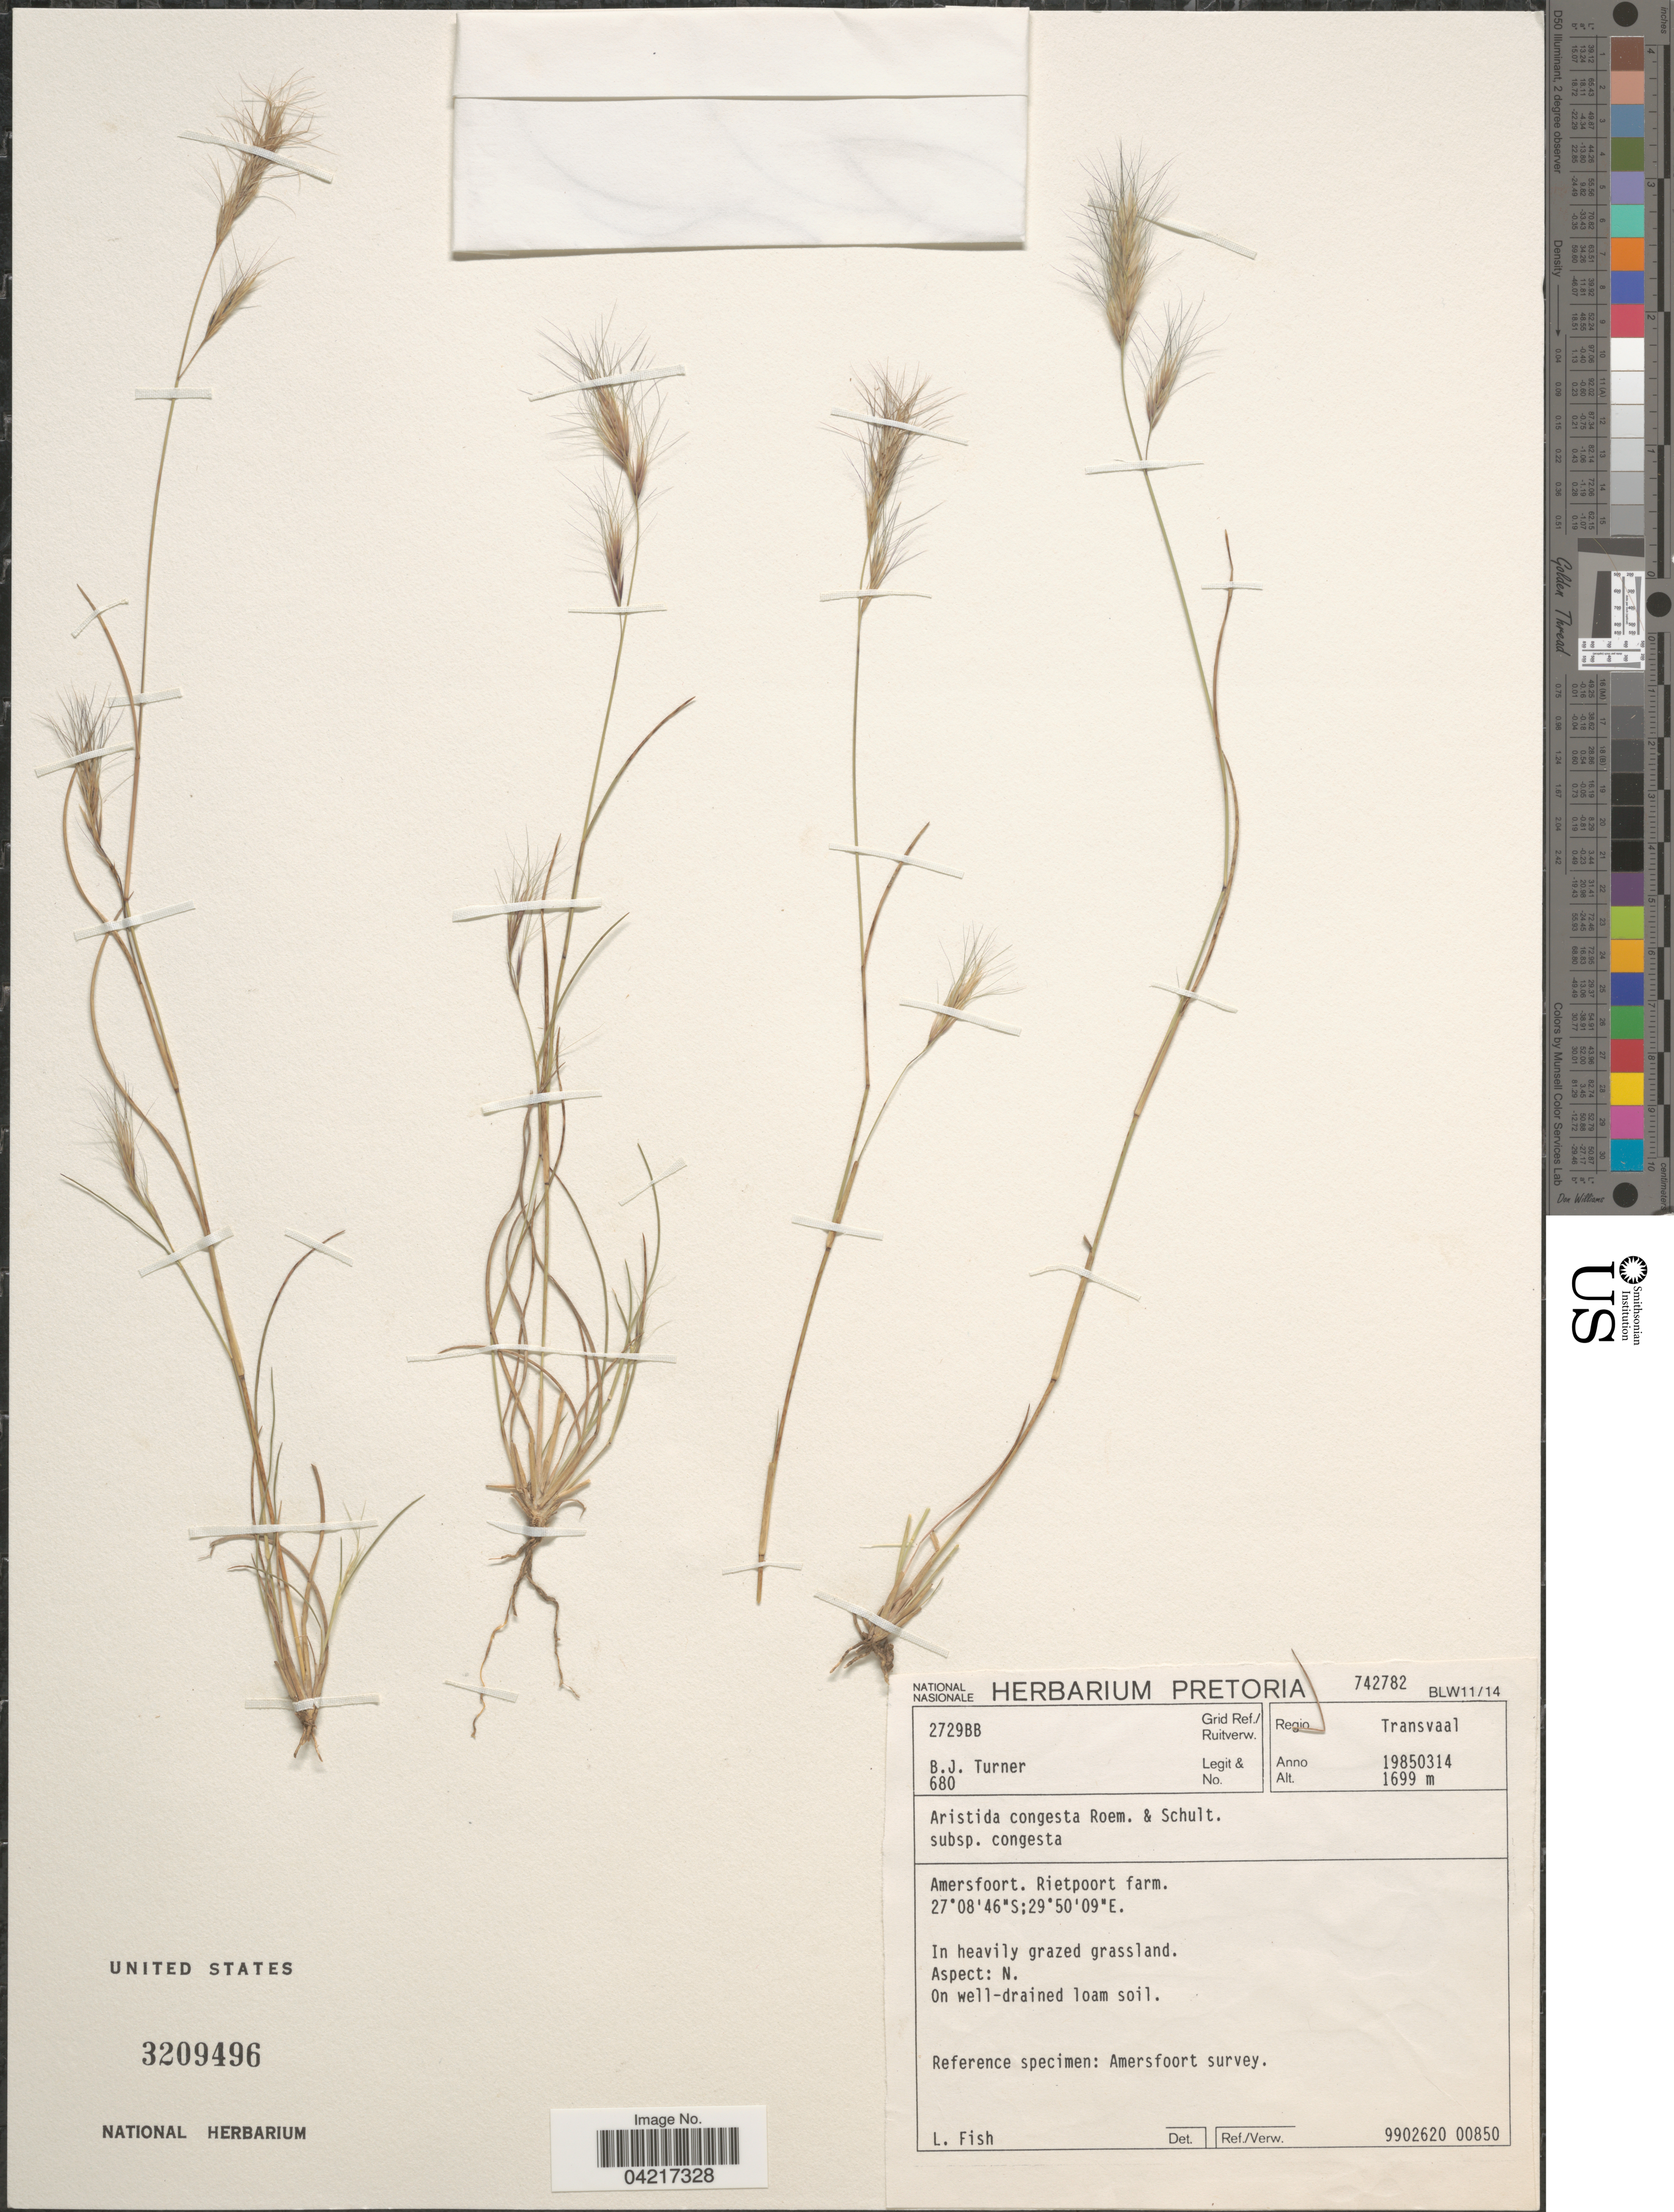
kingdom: Plantae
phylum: Tracheophyta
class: Liliopsida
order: Poales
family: Poaceae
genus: Aristida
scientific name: Aristida congesta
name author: Roem. & Schult.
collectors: B. J. Turner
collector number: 680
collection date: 1985-03-14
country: South Africa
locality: Grid Ref./ Ruitverw. 2729BB. Regio Transvaal. Amersfoort. Rietpoort farm. In heavily grazed grassland. Aspect: N. On well-drained loam soil.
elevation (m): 1699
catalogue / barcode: US 3209496